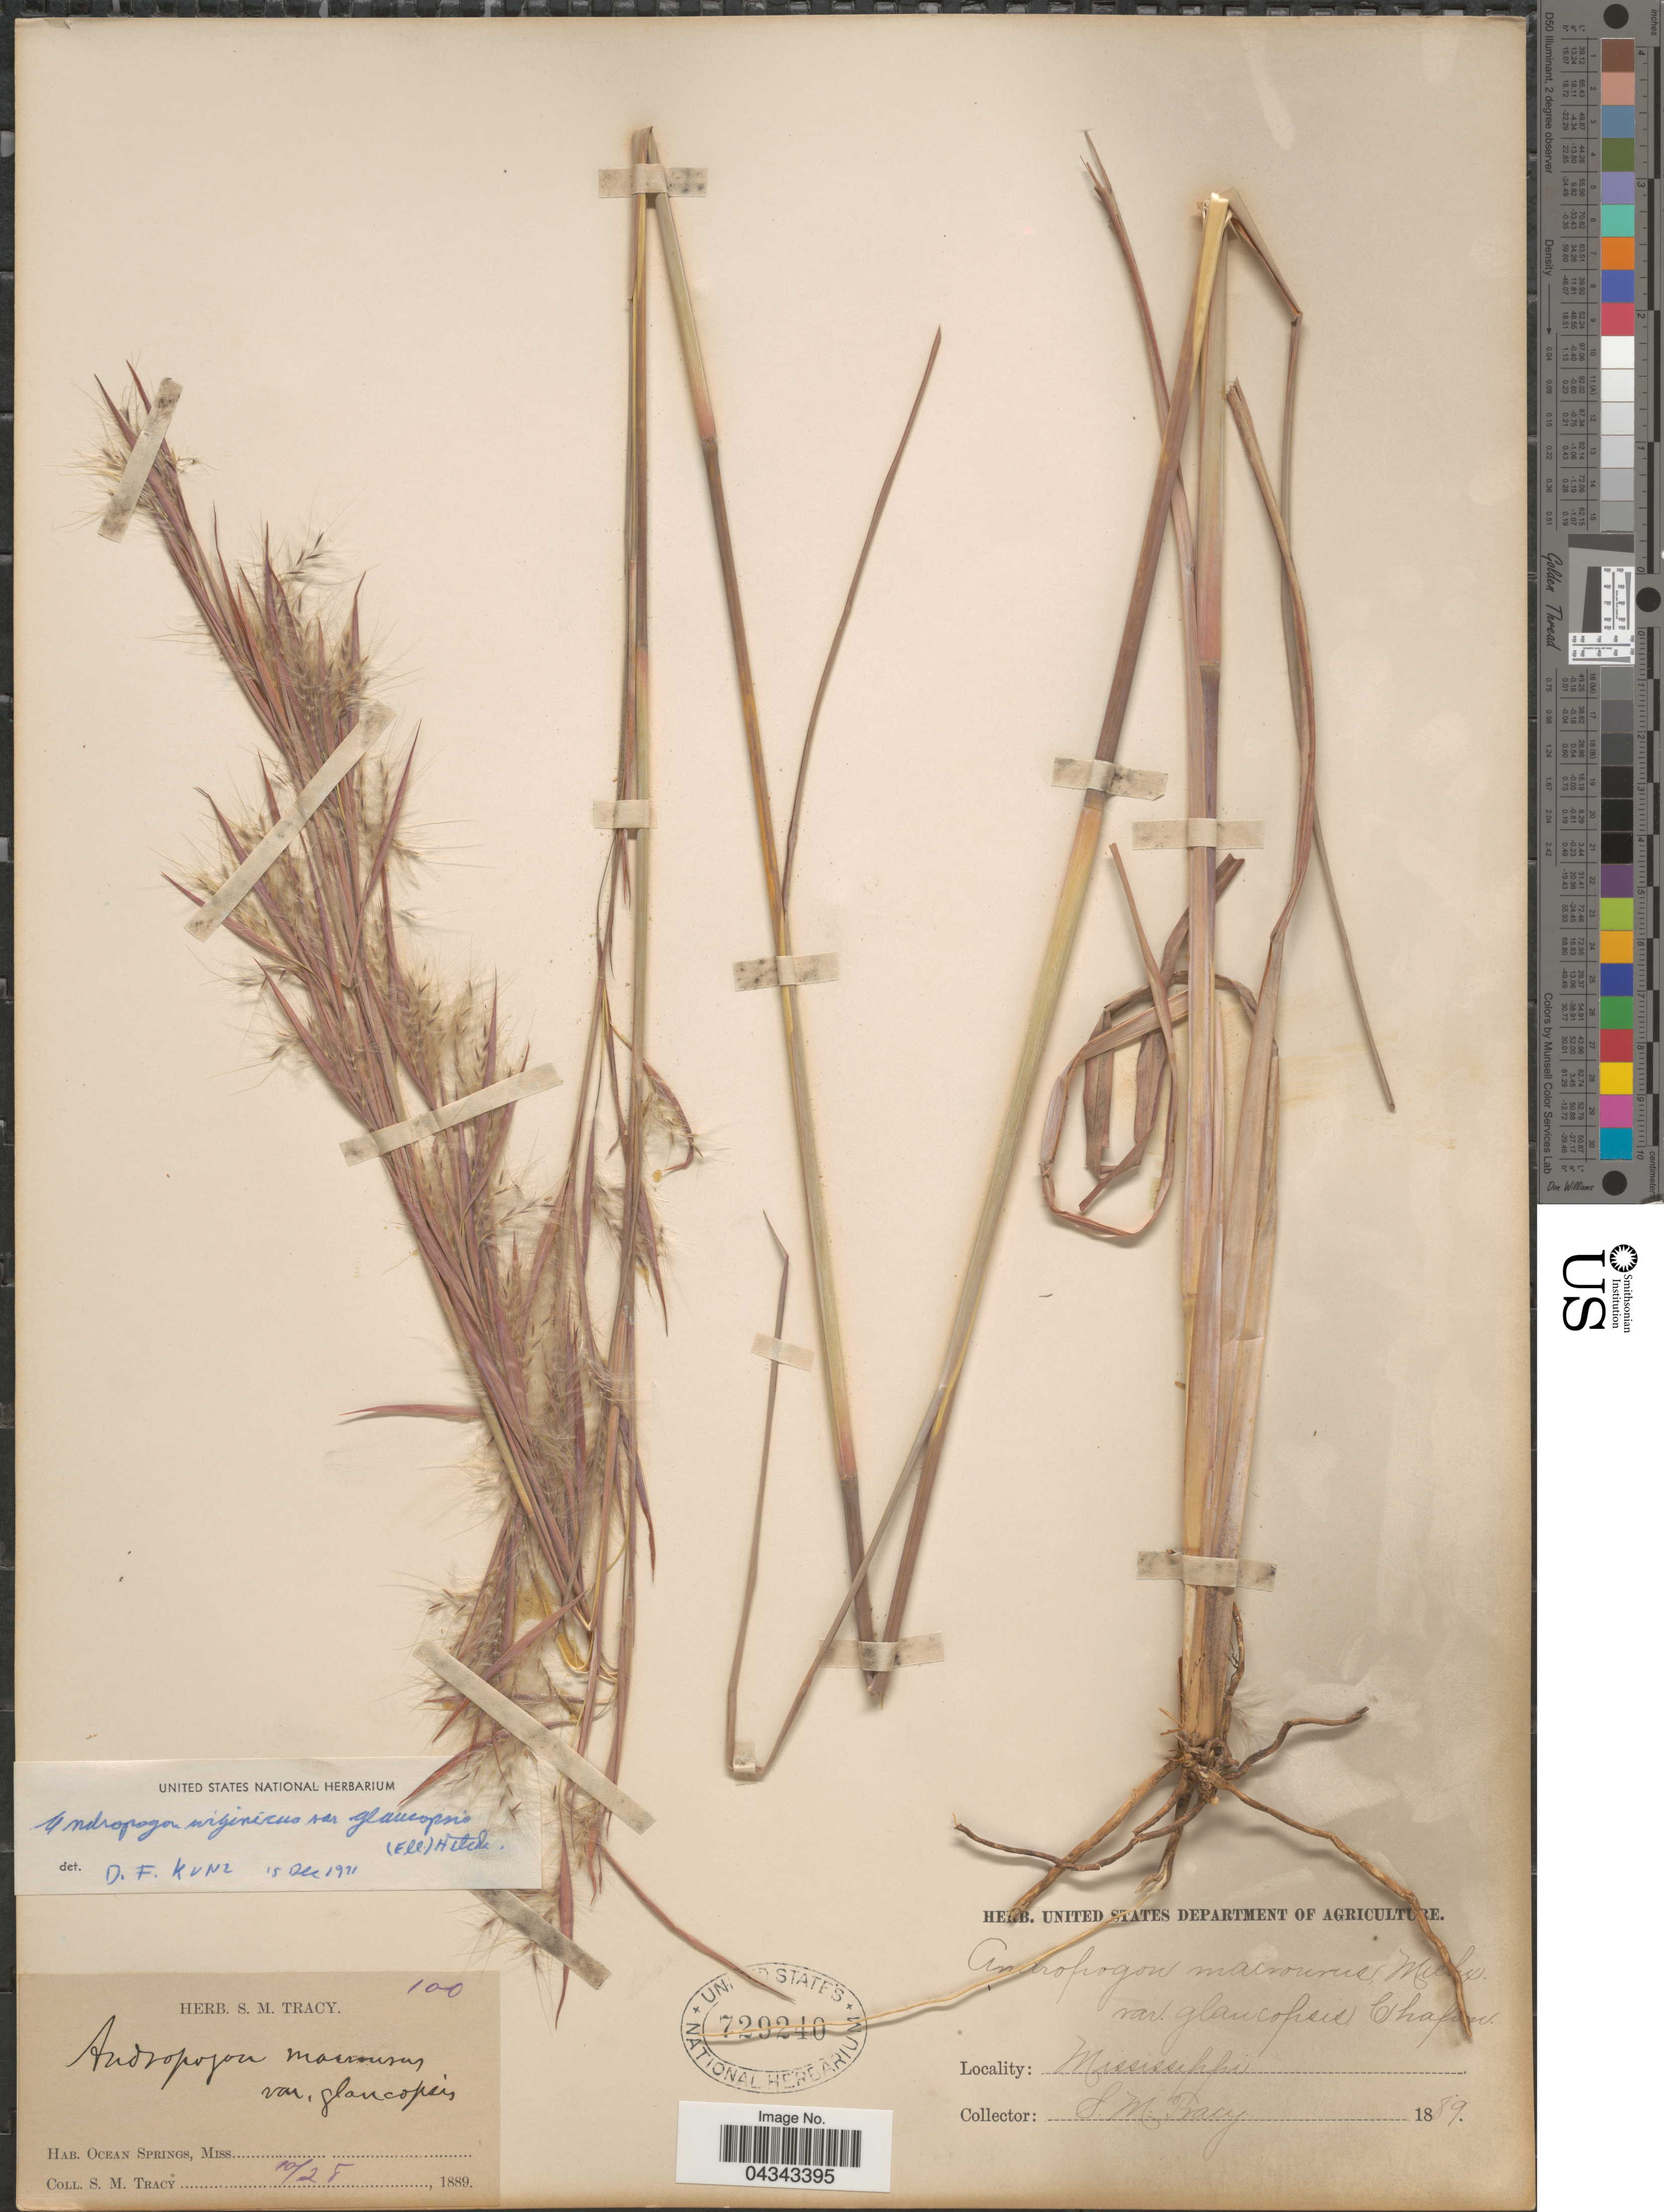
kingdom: Plantae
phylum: Tracheophyta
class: Liliopsida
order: Poales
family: Poaceae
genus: Andropogon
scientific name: Andropogon glomeratus var. glaucopsis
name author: C. Mohr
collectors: S. M. Tracy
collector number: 100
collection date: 1889-10-28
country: United States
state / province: Mississippi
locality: Ocean Springs.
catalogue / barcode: US 729240